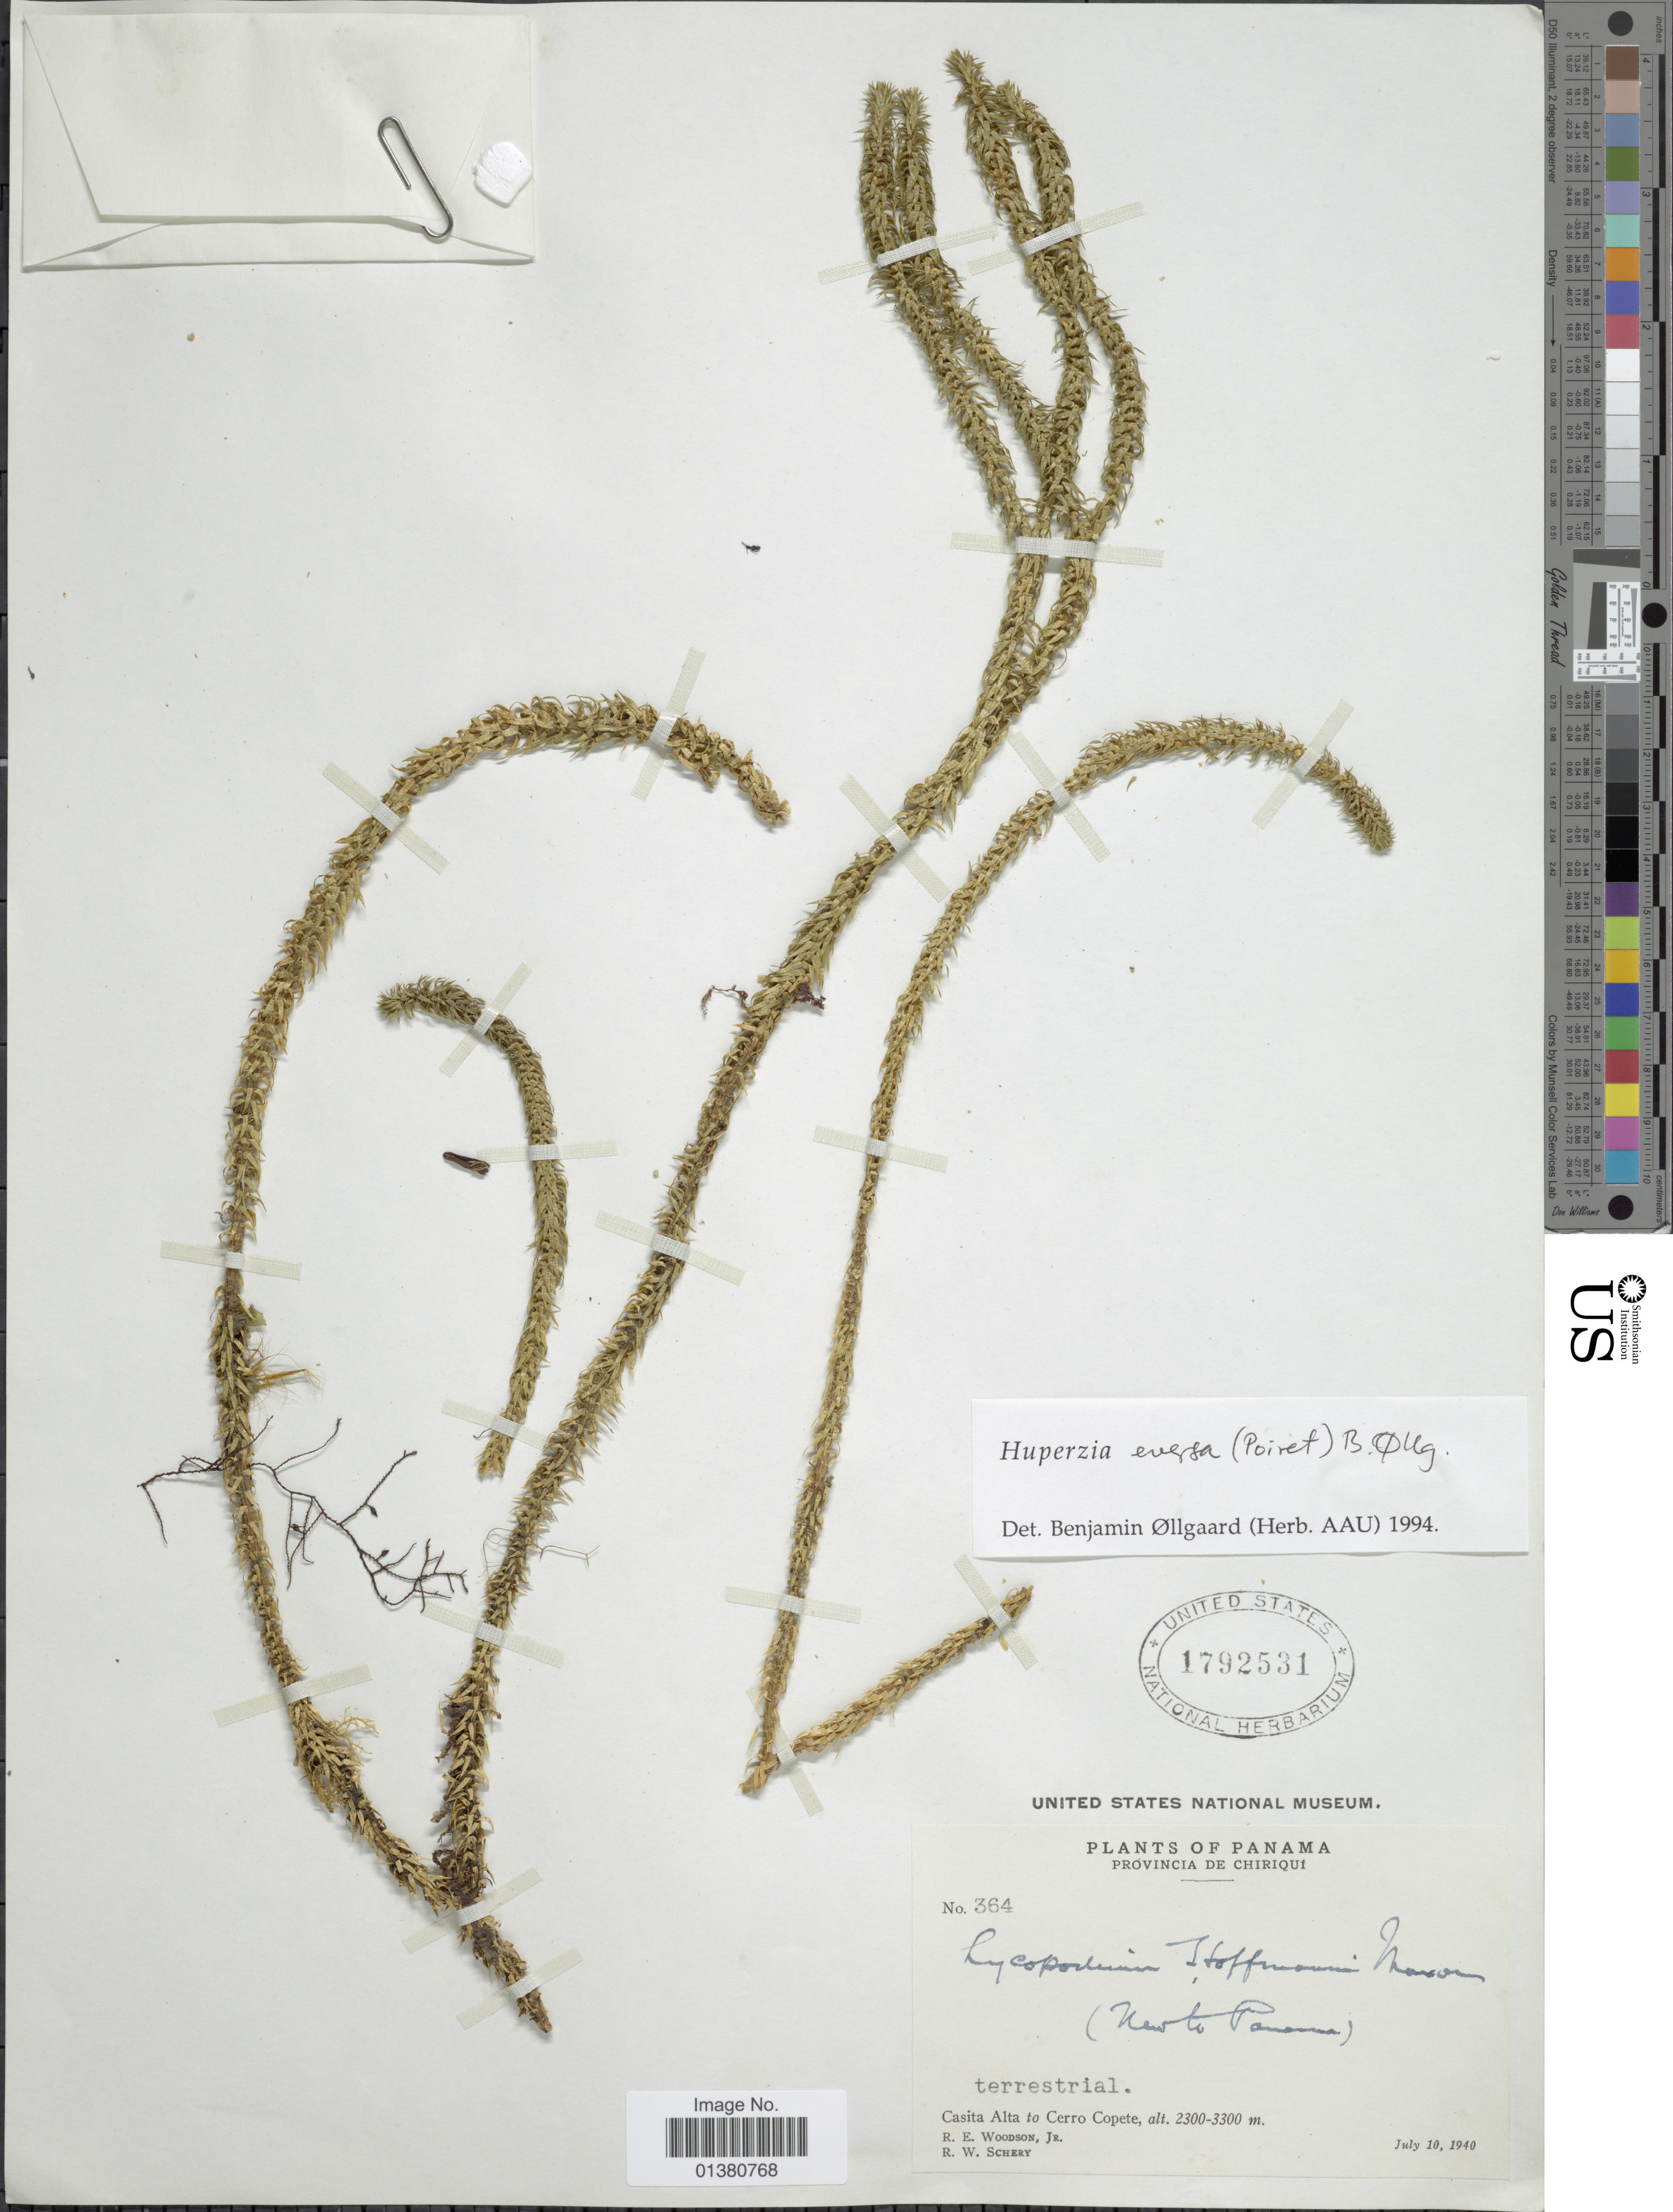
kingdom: Plantae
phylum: Tracheophyta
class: Lycopodiopsida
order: Lycopodiales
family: Lycopodiaceae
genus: Phlegmariurus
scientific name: Phlegmariurus eversus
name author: (Poir.) B. Øllg.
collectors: R. E. Woodson & R. W. Schery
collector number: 364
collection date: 1940-07-10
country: Panama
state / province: Chiriqui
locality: Provincia de Chiriqui, Casita Alta to Cerro Copete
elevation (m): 2300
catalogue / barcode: US 1792531